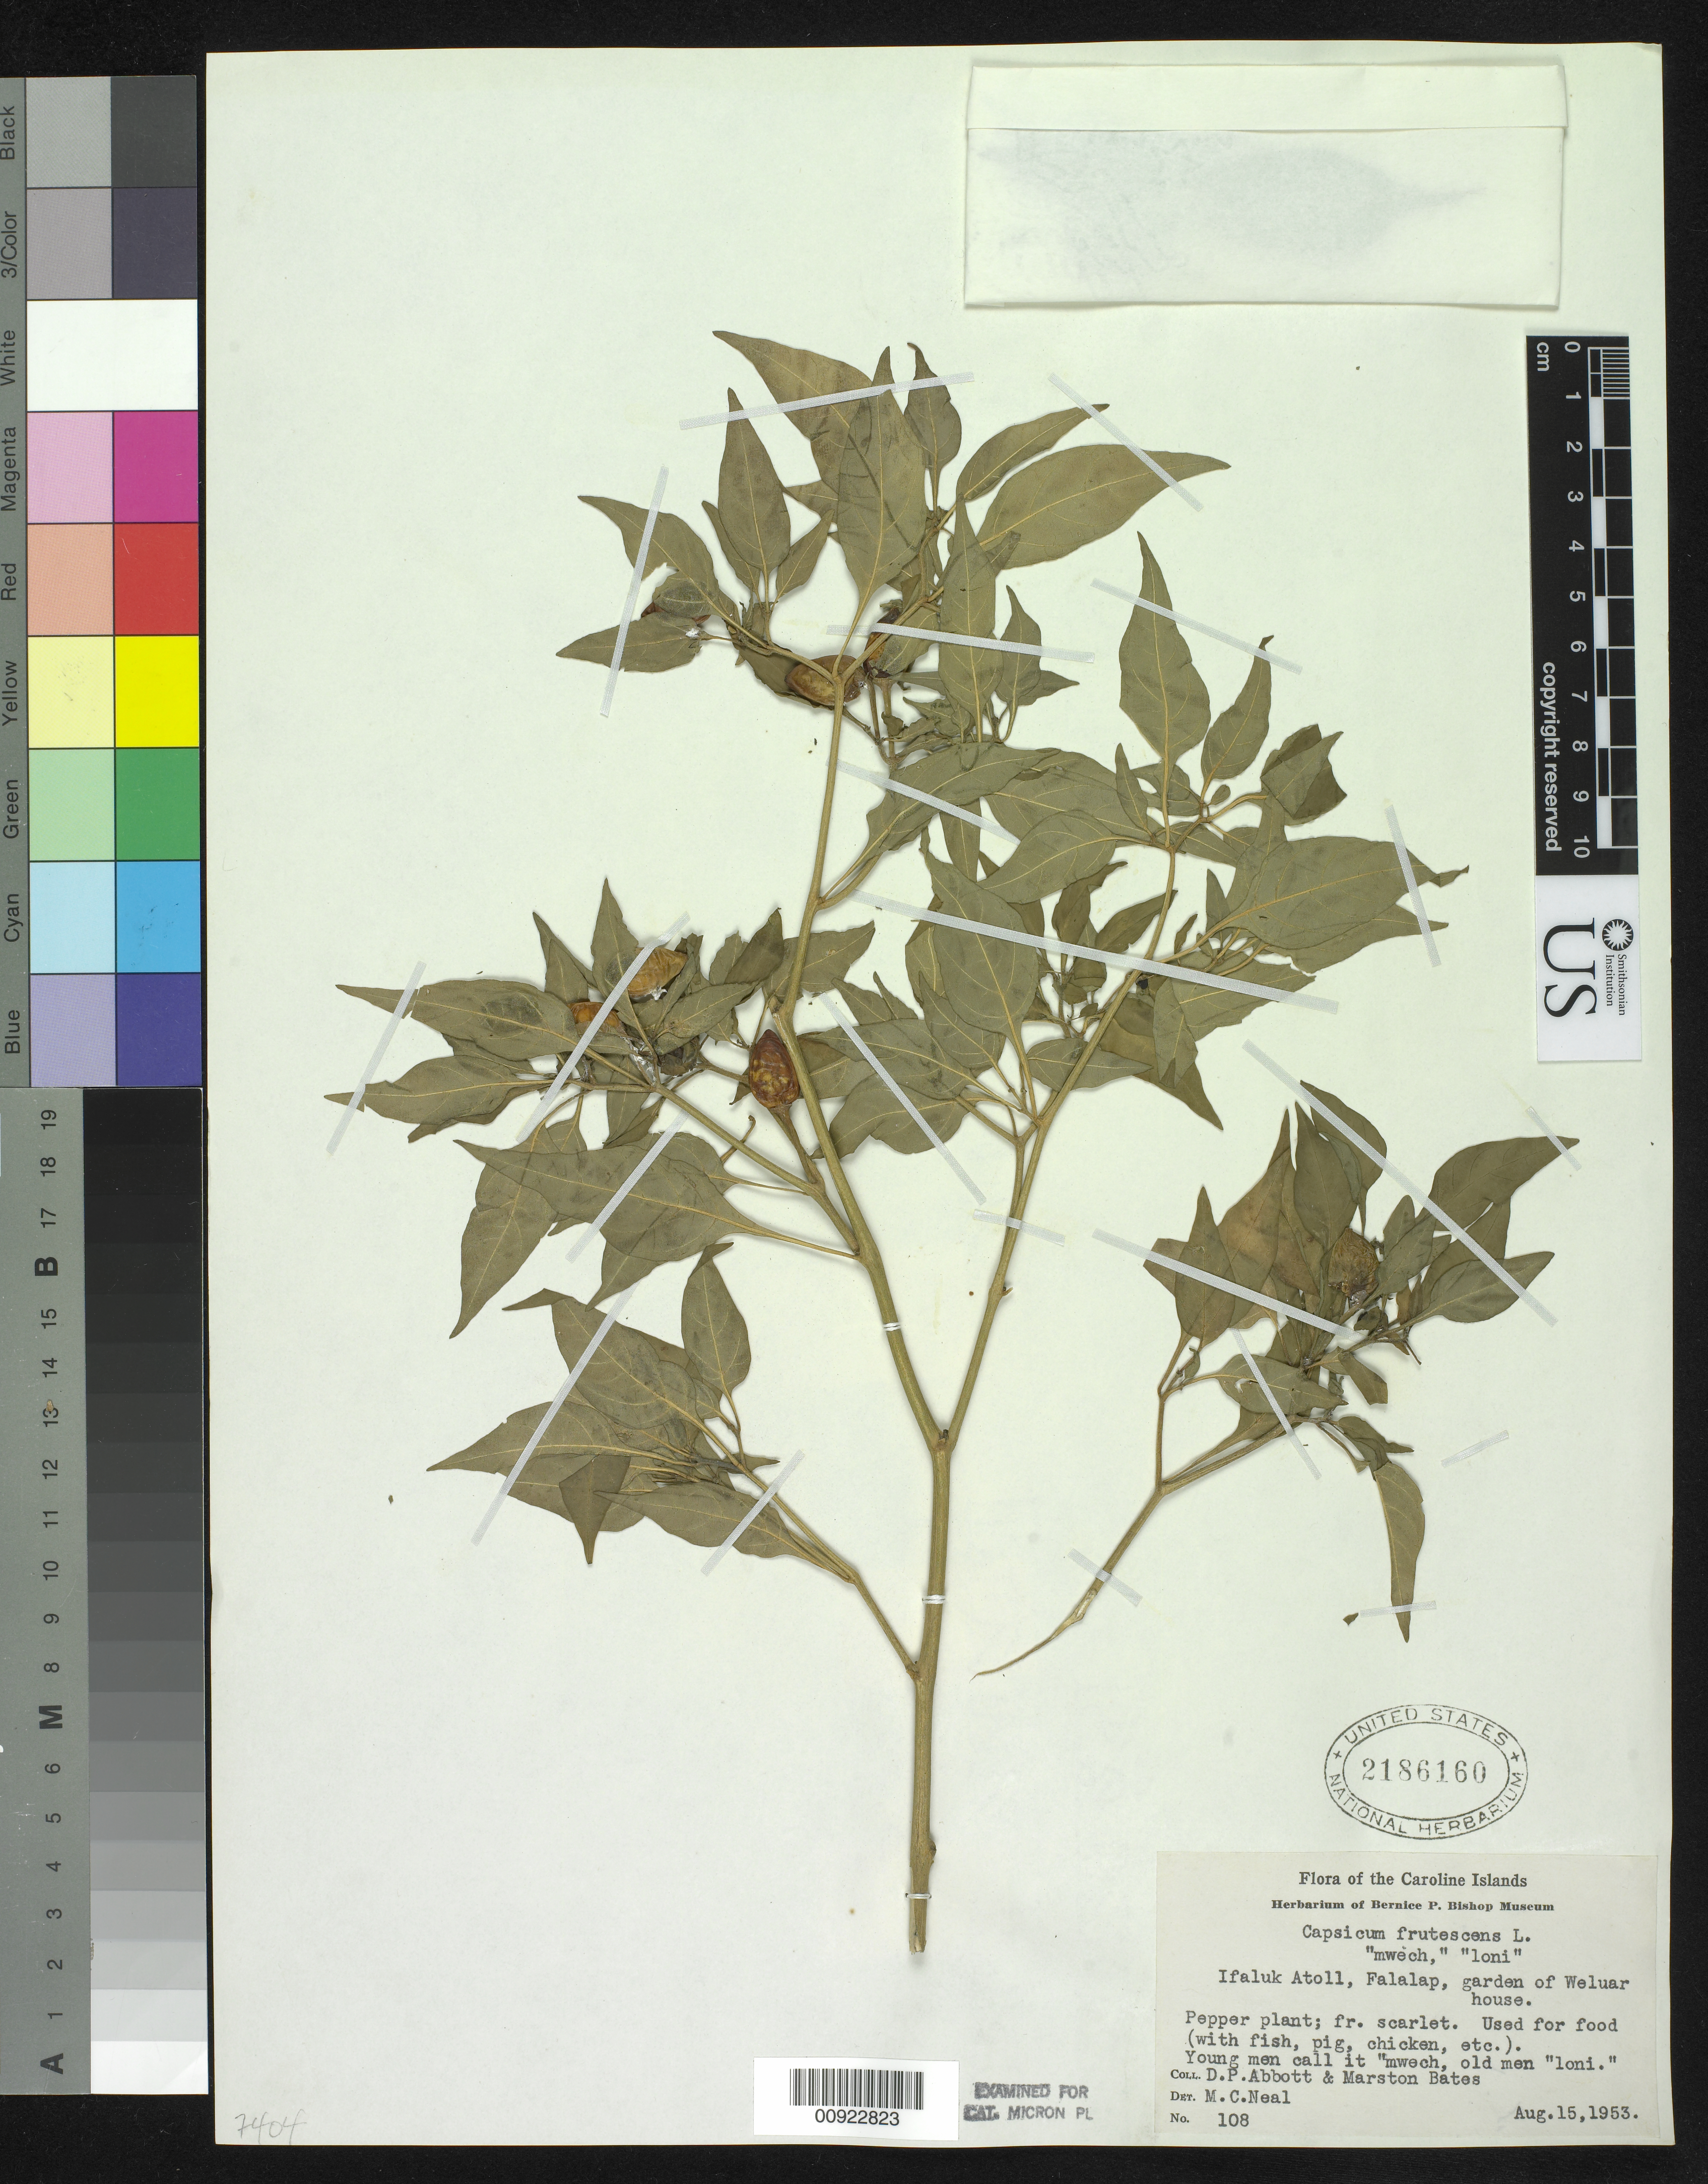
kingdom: Plantae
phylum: Tracheophyta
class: Magnoliopsida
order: Solanales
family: Solanaceae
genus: Capsicum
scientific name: Capsicum frutescens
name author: L.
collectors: D. P. Abbott & M. Bates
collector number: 108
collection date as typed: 15 Aug 1953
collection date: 1953-08-15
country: Micronesia, Federated States of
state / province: Yap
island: Ifalik [Ifaluk] Atoll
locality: Falalap Islet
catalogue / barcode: US 2186160